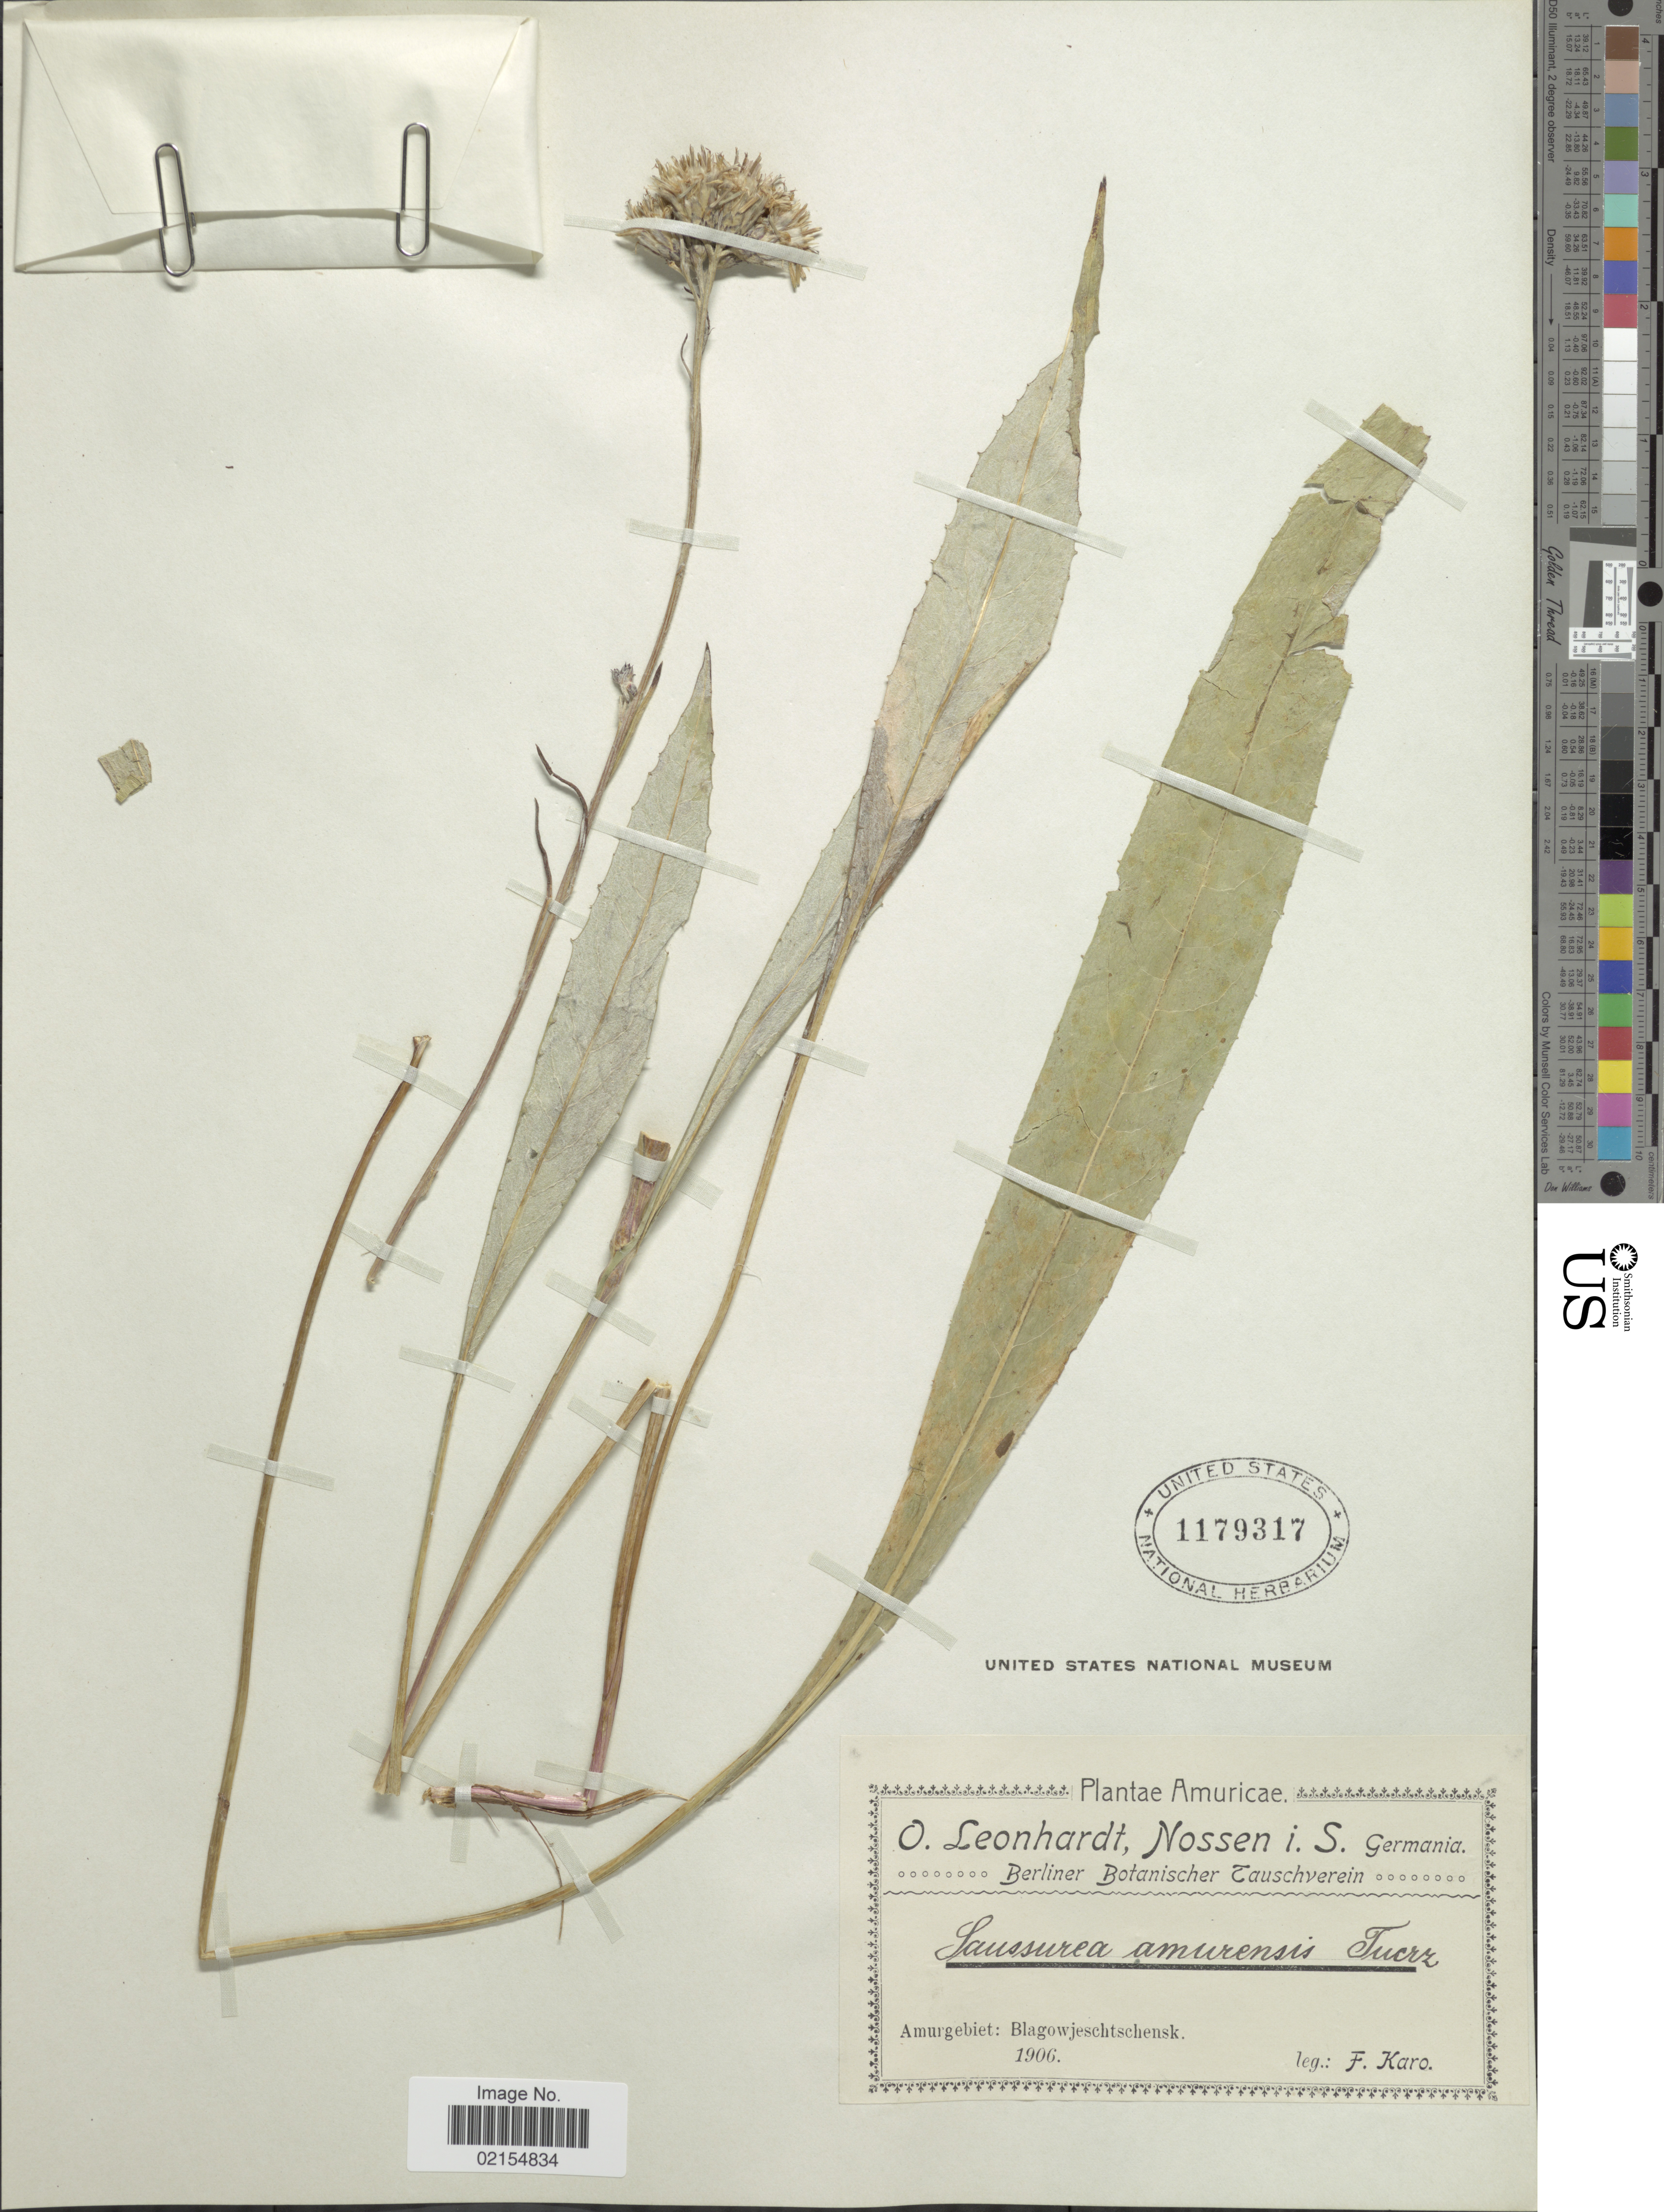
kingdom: Plantae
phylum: Tracheophyta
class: Magnoliopsida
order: Asterales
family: Asteraceae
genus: Saussurea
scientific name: Saussurea amurensis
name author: Turcz.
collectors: F. Karo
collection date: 1906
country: Russian Federation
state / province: Amur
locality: Amurgebiet: Blagowjeschtschensk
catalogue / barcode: US 1179317